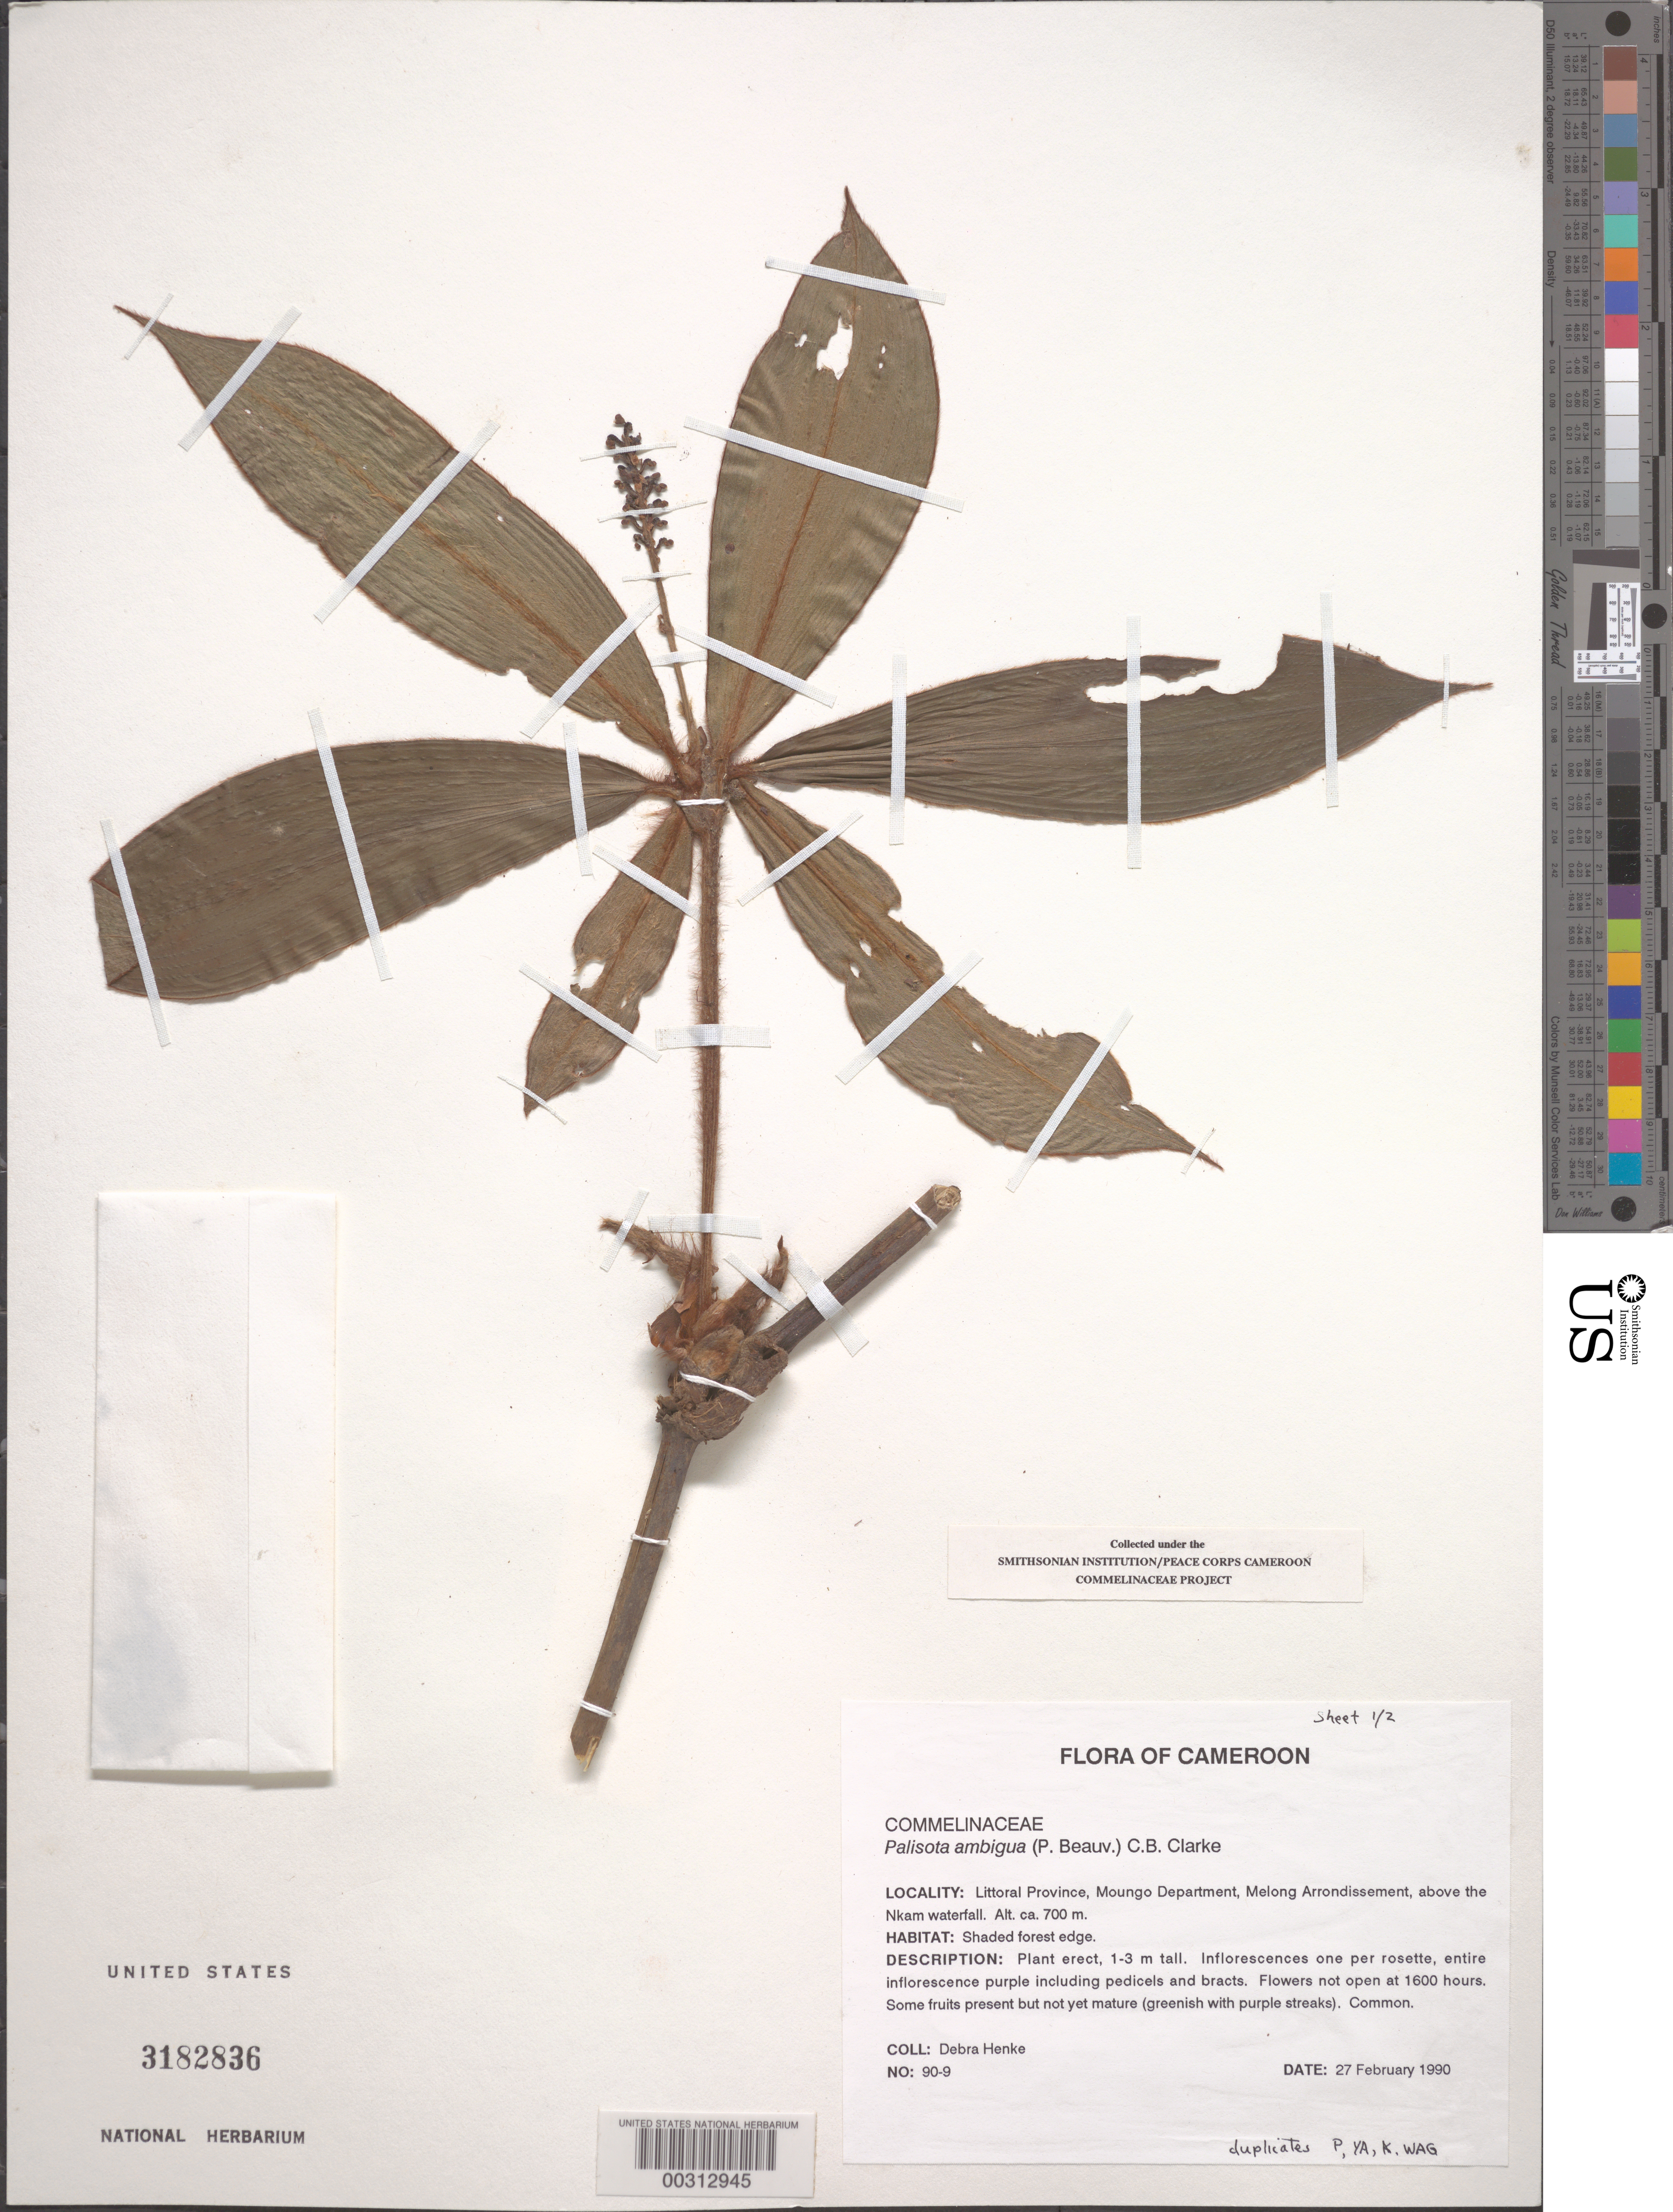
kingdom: Plantae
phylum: Tracheophyta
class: Liliopsida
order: Commelinales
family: Commelinaceae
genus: Palisota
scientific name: Palisota ambigua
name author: (P. Beauv.) C.B. Clarke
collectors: D. Henke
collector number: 90-9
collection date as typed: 27 Feb 1990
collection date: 1990-02-27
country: Cameroon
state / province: Littoral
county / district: Mungo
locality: Melong arrondissement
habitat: Shaded forest edge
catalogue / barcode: US 3182836